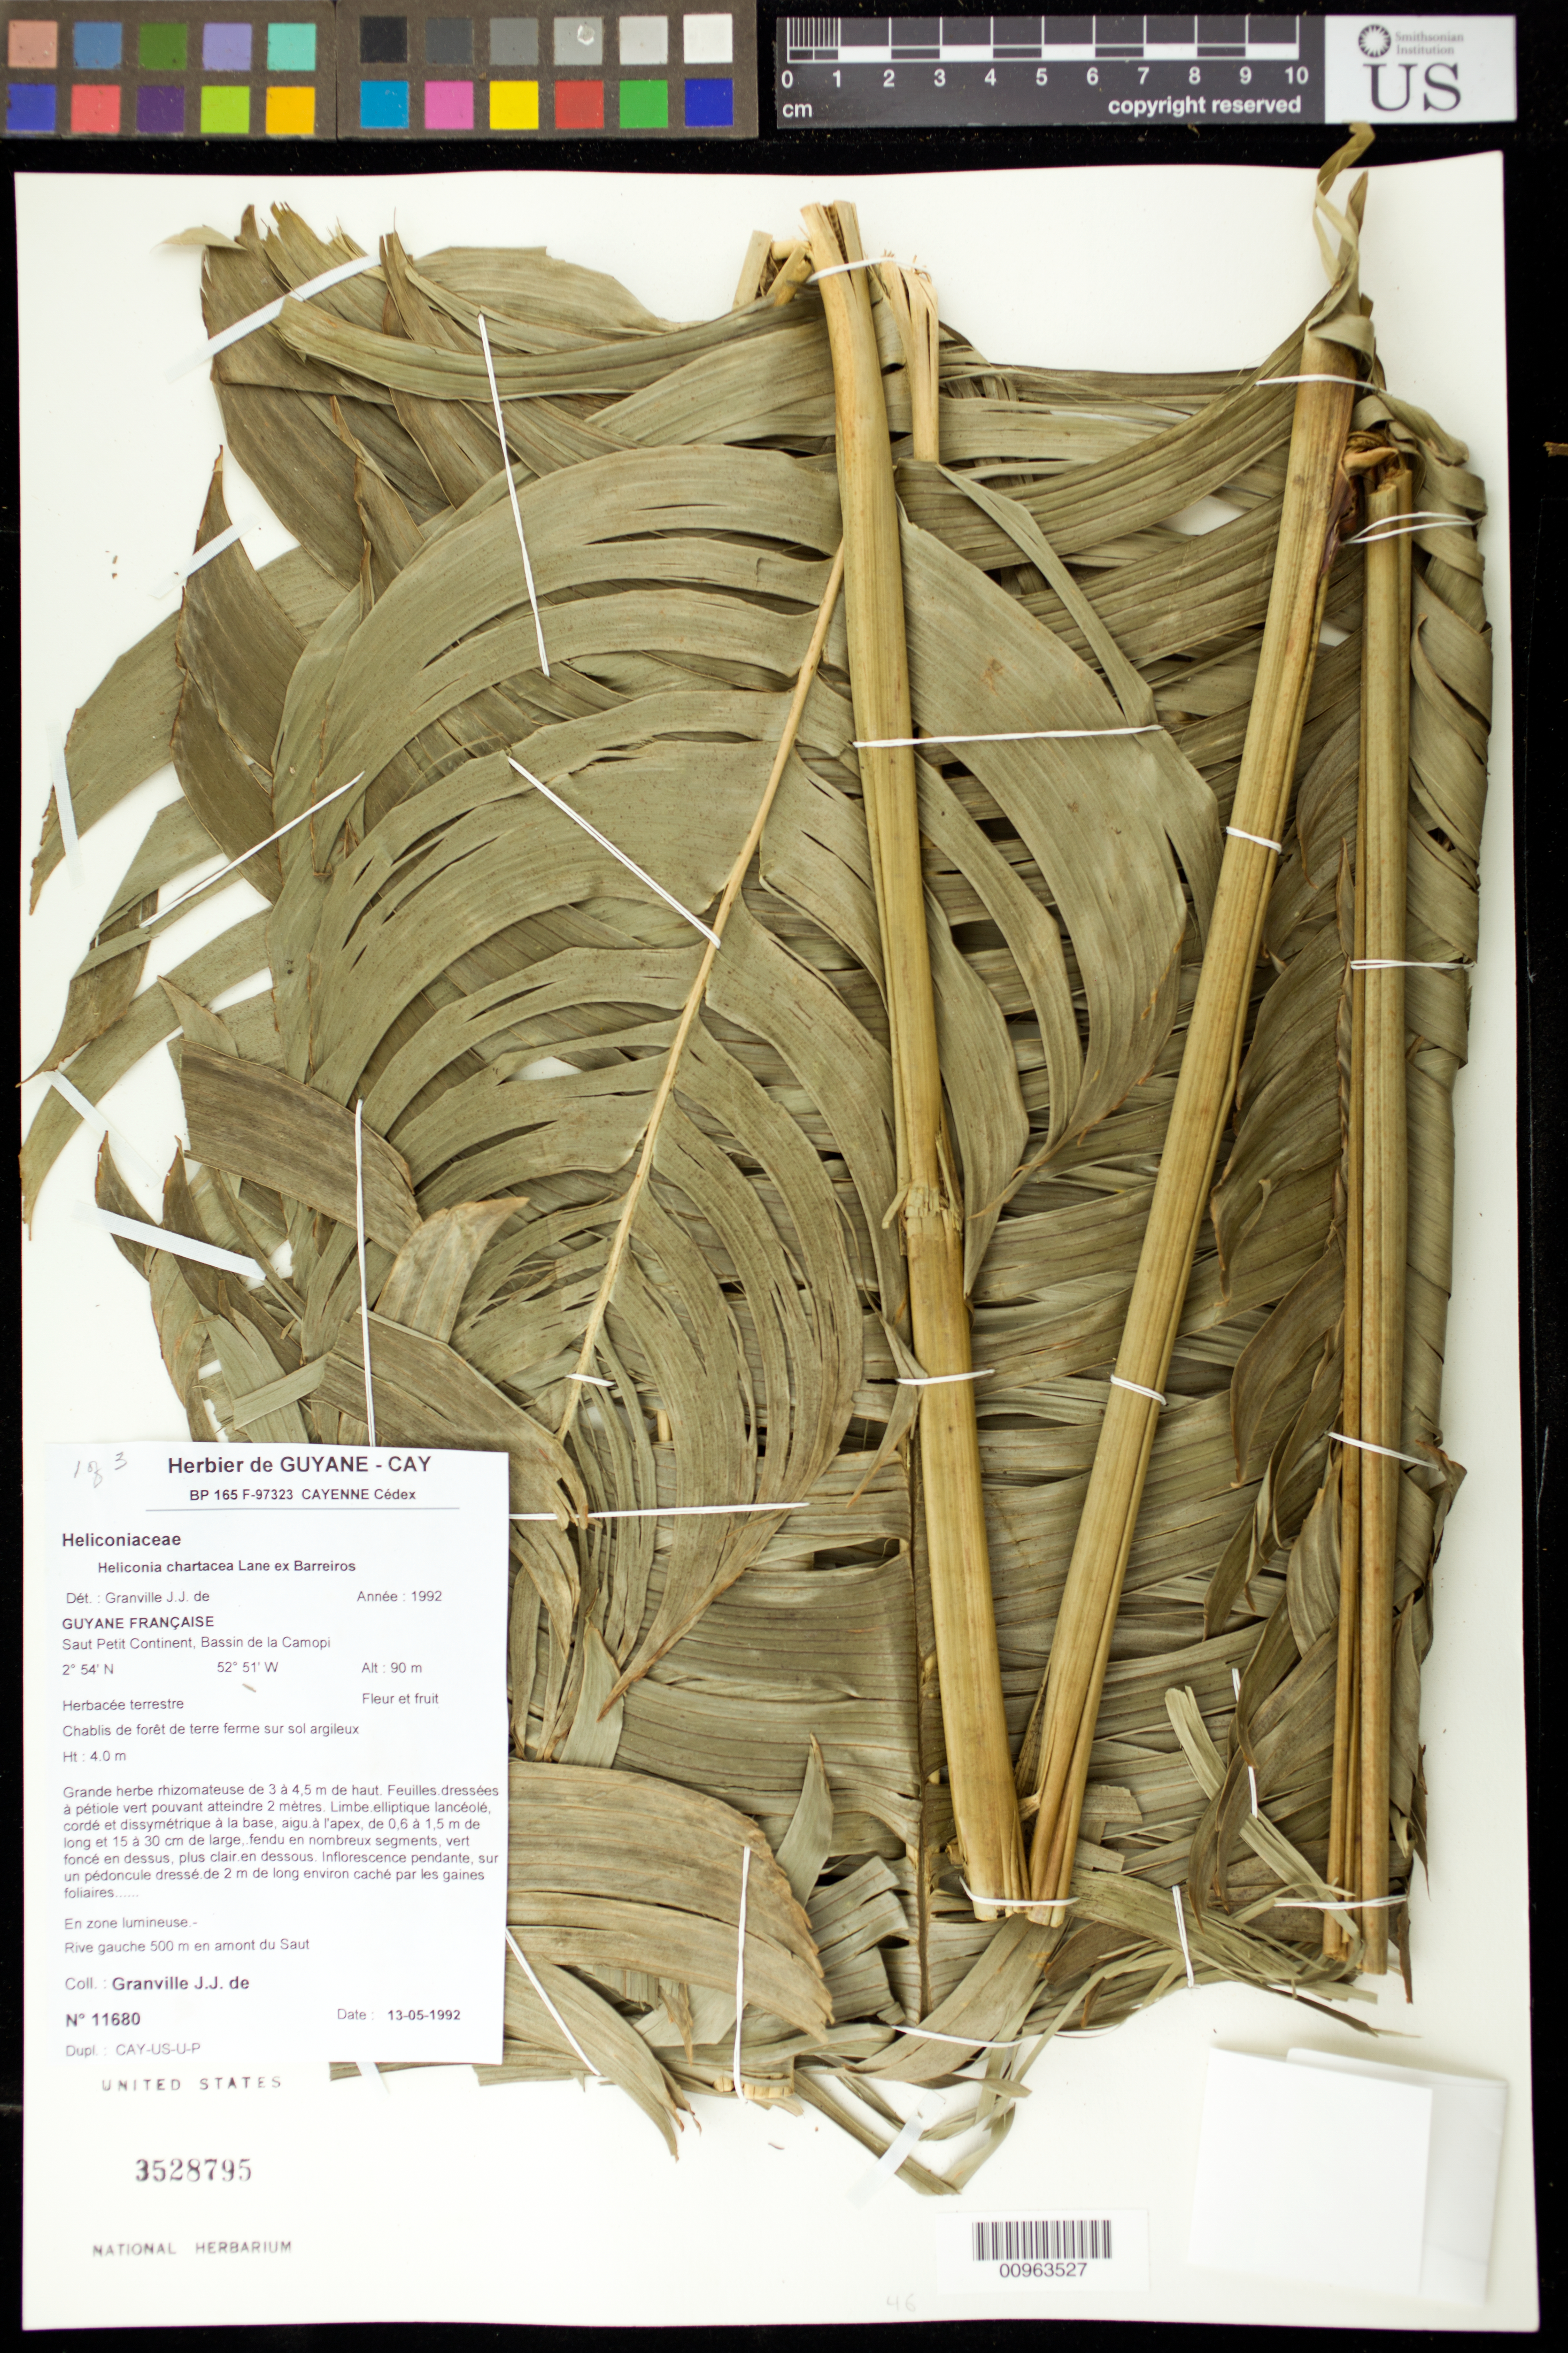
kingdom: Plantae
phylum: Tracheophyta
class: Liliopsida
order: Zingiberales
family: Heliconiaceae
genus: Heliconia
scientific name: Heliconia chartacea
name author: Lane ex Barreiros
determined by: Granville, J. J. de, (CAY), Institut de Recherche pour le Developpement (IRD) (FRENCH GUIANA)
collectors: J.-J. de Granville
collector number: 11680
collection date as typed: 13-May-92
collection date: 1992-05-13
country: French Guiana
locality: Rapides Grand Continent, Bassin de la Camopi. Rive gauche 500m en amont du Saut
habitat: Chablis de foret de terre ferme sur sol argileux. En zone lumieuse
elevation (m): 90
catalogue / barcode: US 3528795